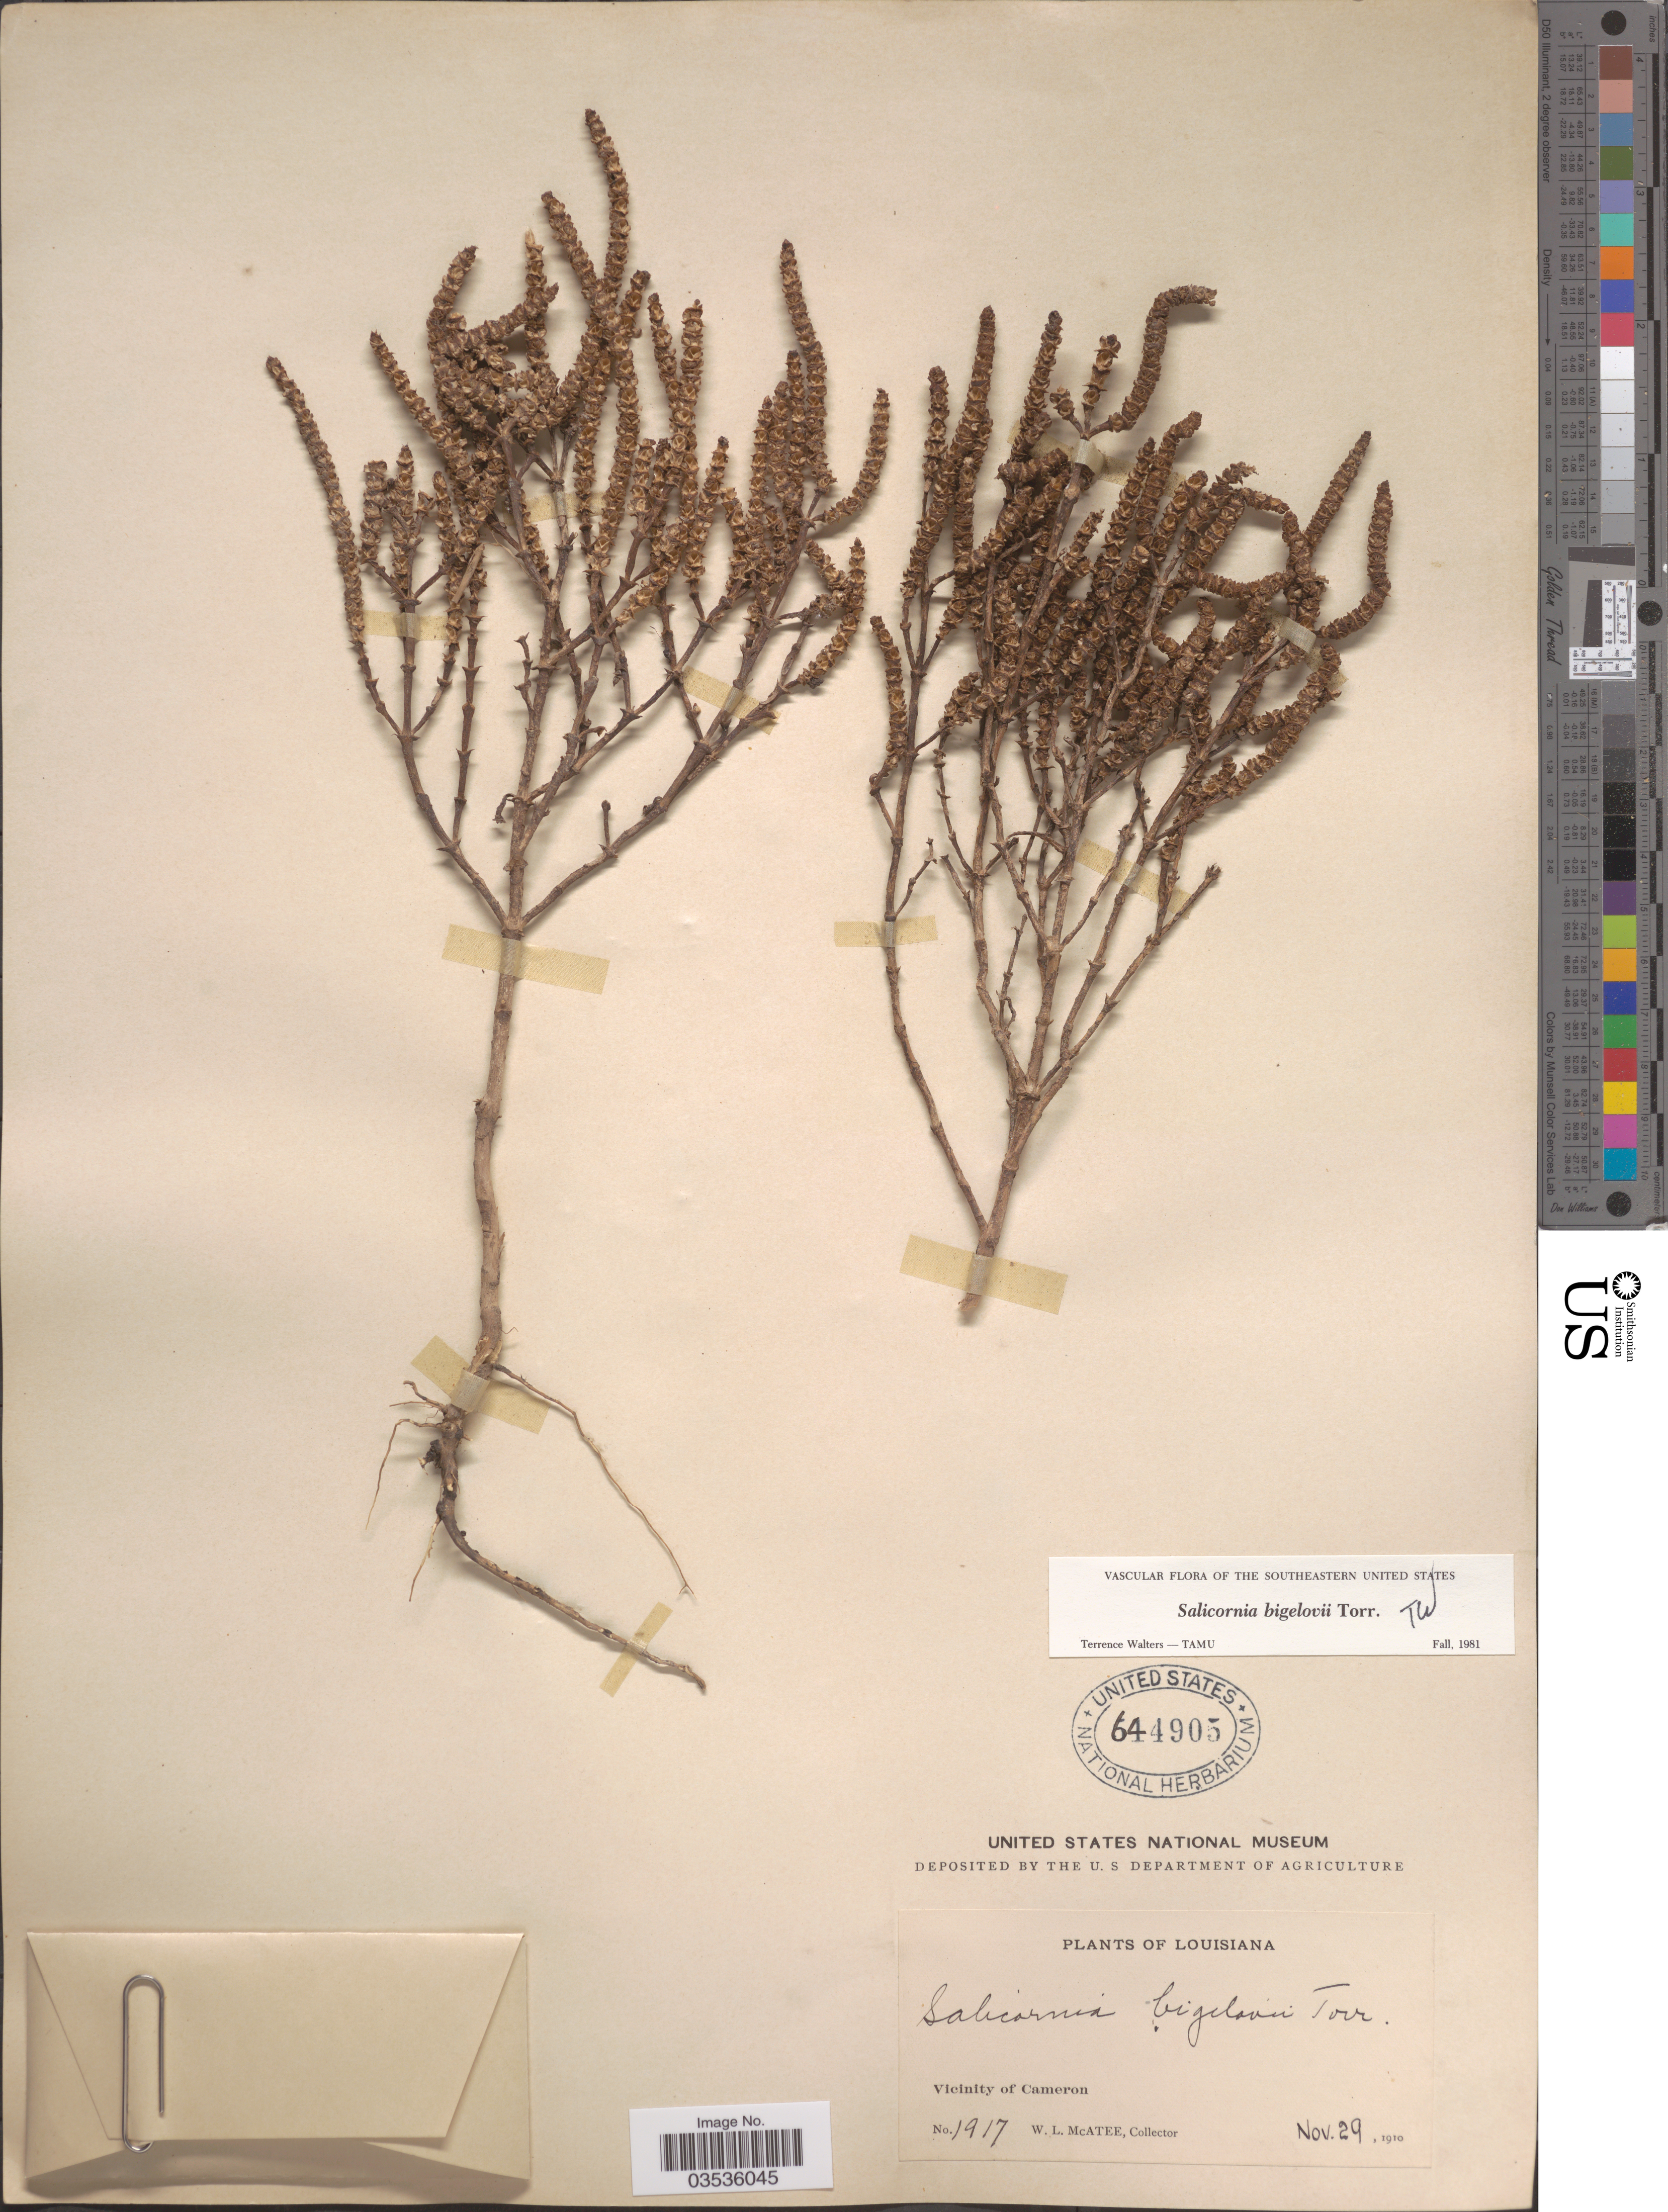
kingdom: Plantae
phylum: Tracheophyta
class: Magnoliopsida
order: Caryophyllales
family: Amaranthaceae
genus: Salicornia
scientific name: Salicornia bigelovii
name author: Torr.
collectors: W. McAtee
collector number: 1917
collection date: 1910-11-29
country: United States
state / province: Louisiana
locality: Vicinity of Cameron.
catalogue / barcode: US 644905